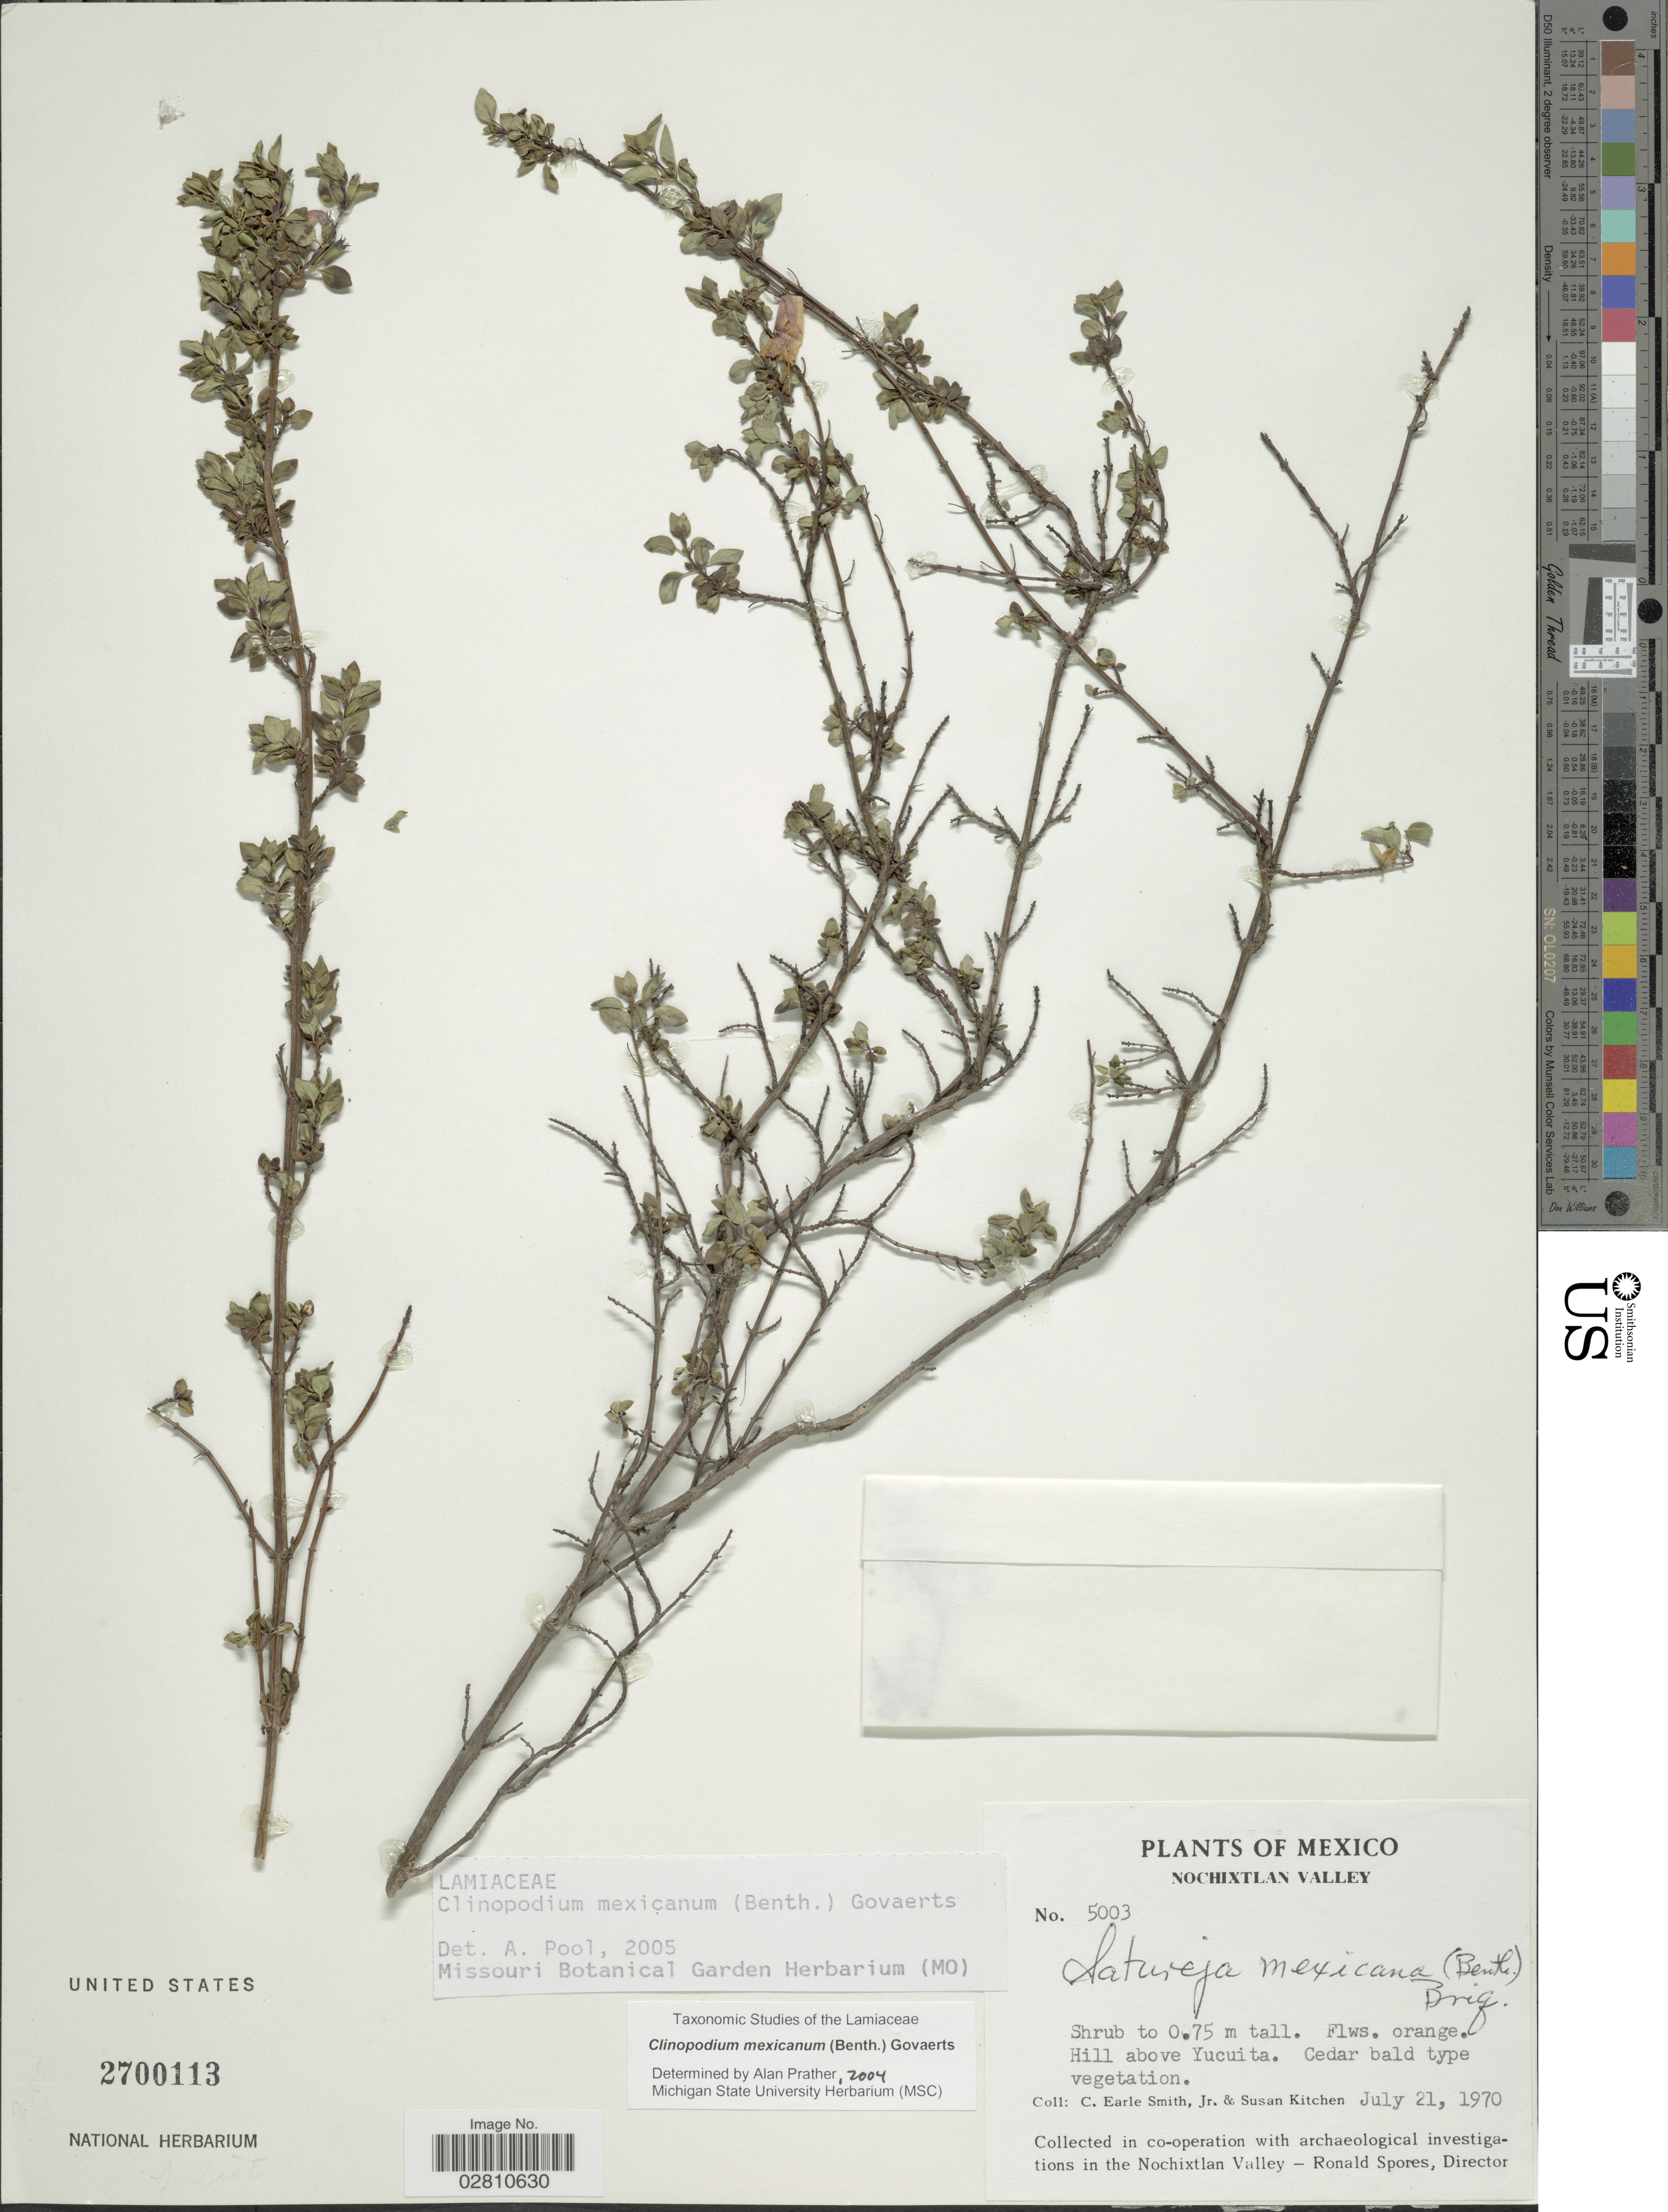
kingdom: Plantae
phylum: Tracheophyta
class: Magnoliopsida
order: Lamiales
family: Lamiaceae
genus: Clinopodium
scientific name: Clinopodium mexicanum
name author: (Benth.) Govaerts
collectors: C. E. Smith Jr. & S. Kitchen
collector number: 5003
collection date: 1970-07-21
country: Mexico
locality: Nochixtlan Valley, Hill above Yucuita.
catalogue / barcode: US 2700113